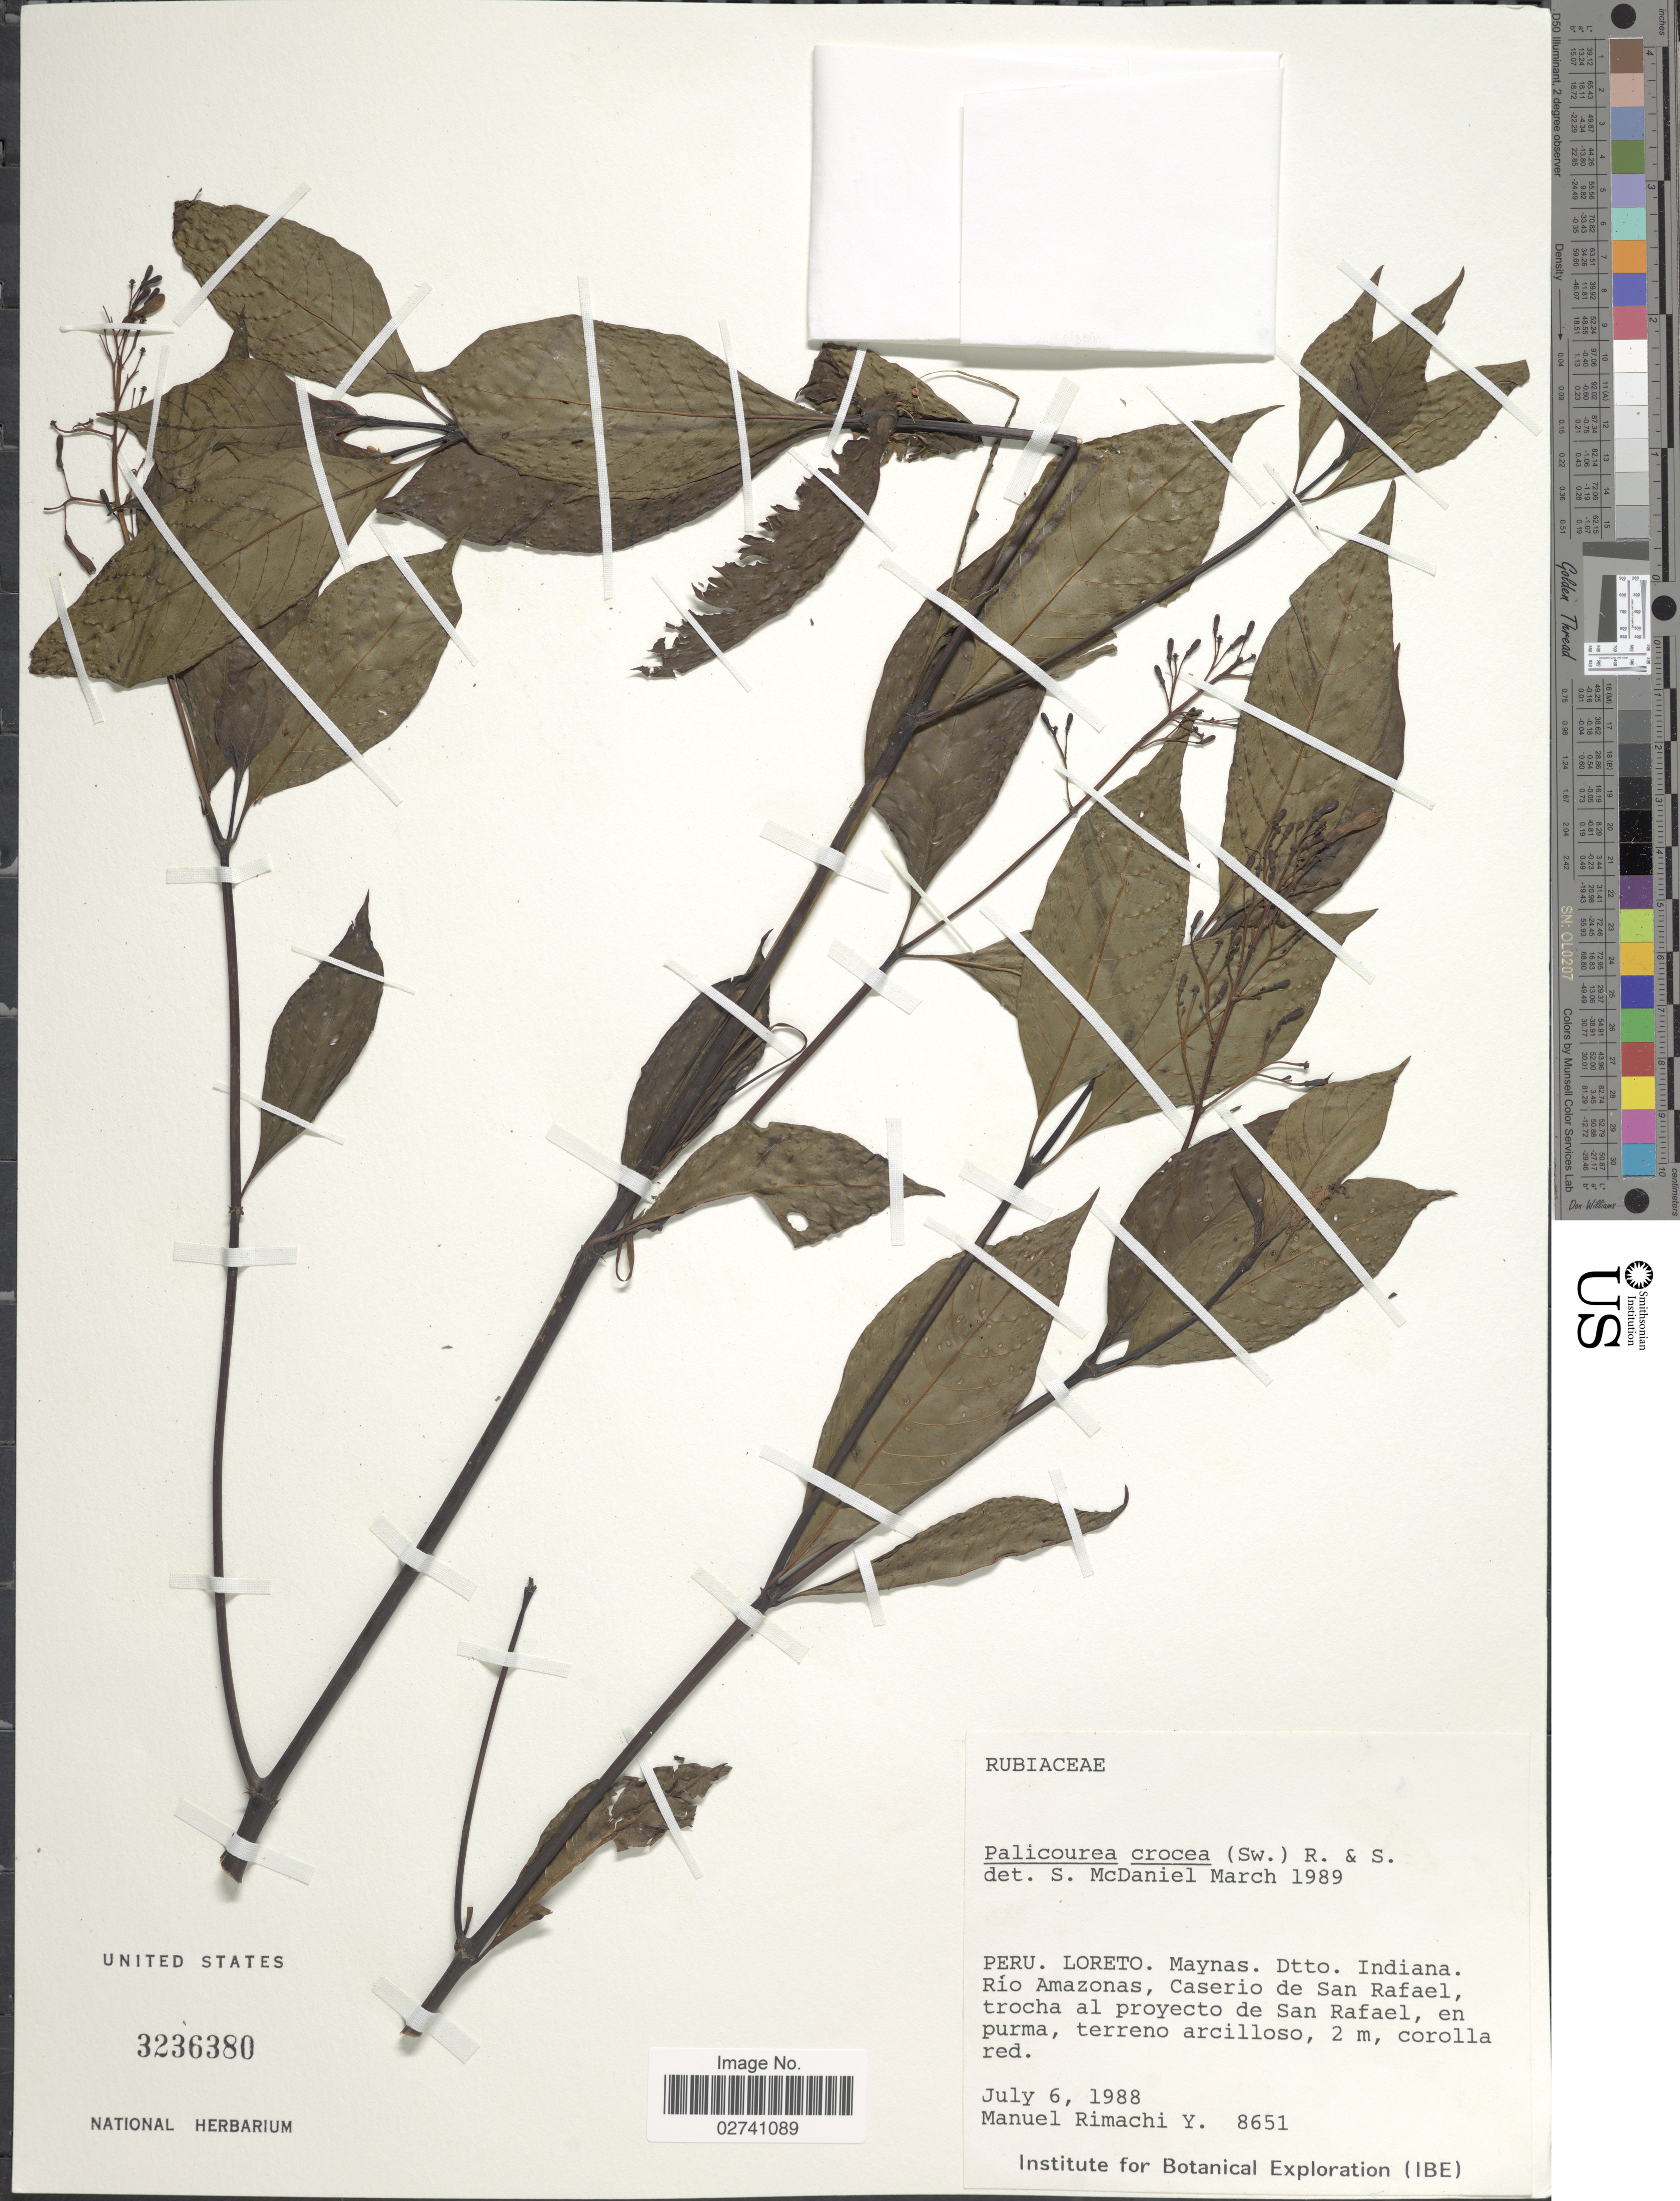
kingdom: Plantae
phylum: Tracheophyta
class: Magnoliopsida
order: Gentianales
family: Rubiaceae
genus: Palicourea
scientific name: Palicourea crocea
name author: (Sw.) Schult.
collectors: M. Rimachi Y.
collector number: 8651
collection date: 1988-07-06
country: Peru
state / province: Loreto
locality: Maynas. Dtto. Indiana. Río Amazonas, Caserio de San Rafael, trocha al proyecto de San Rafael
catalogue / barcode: US 3236380